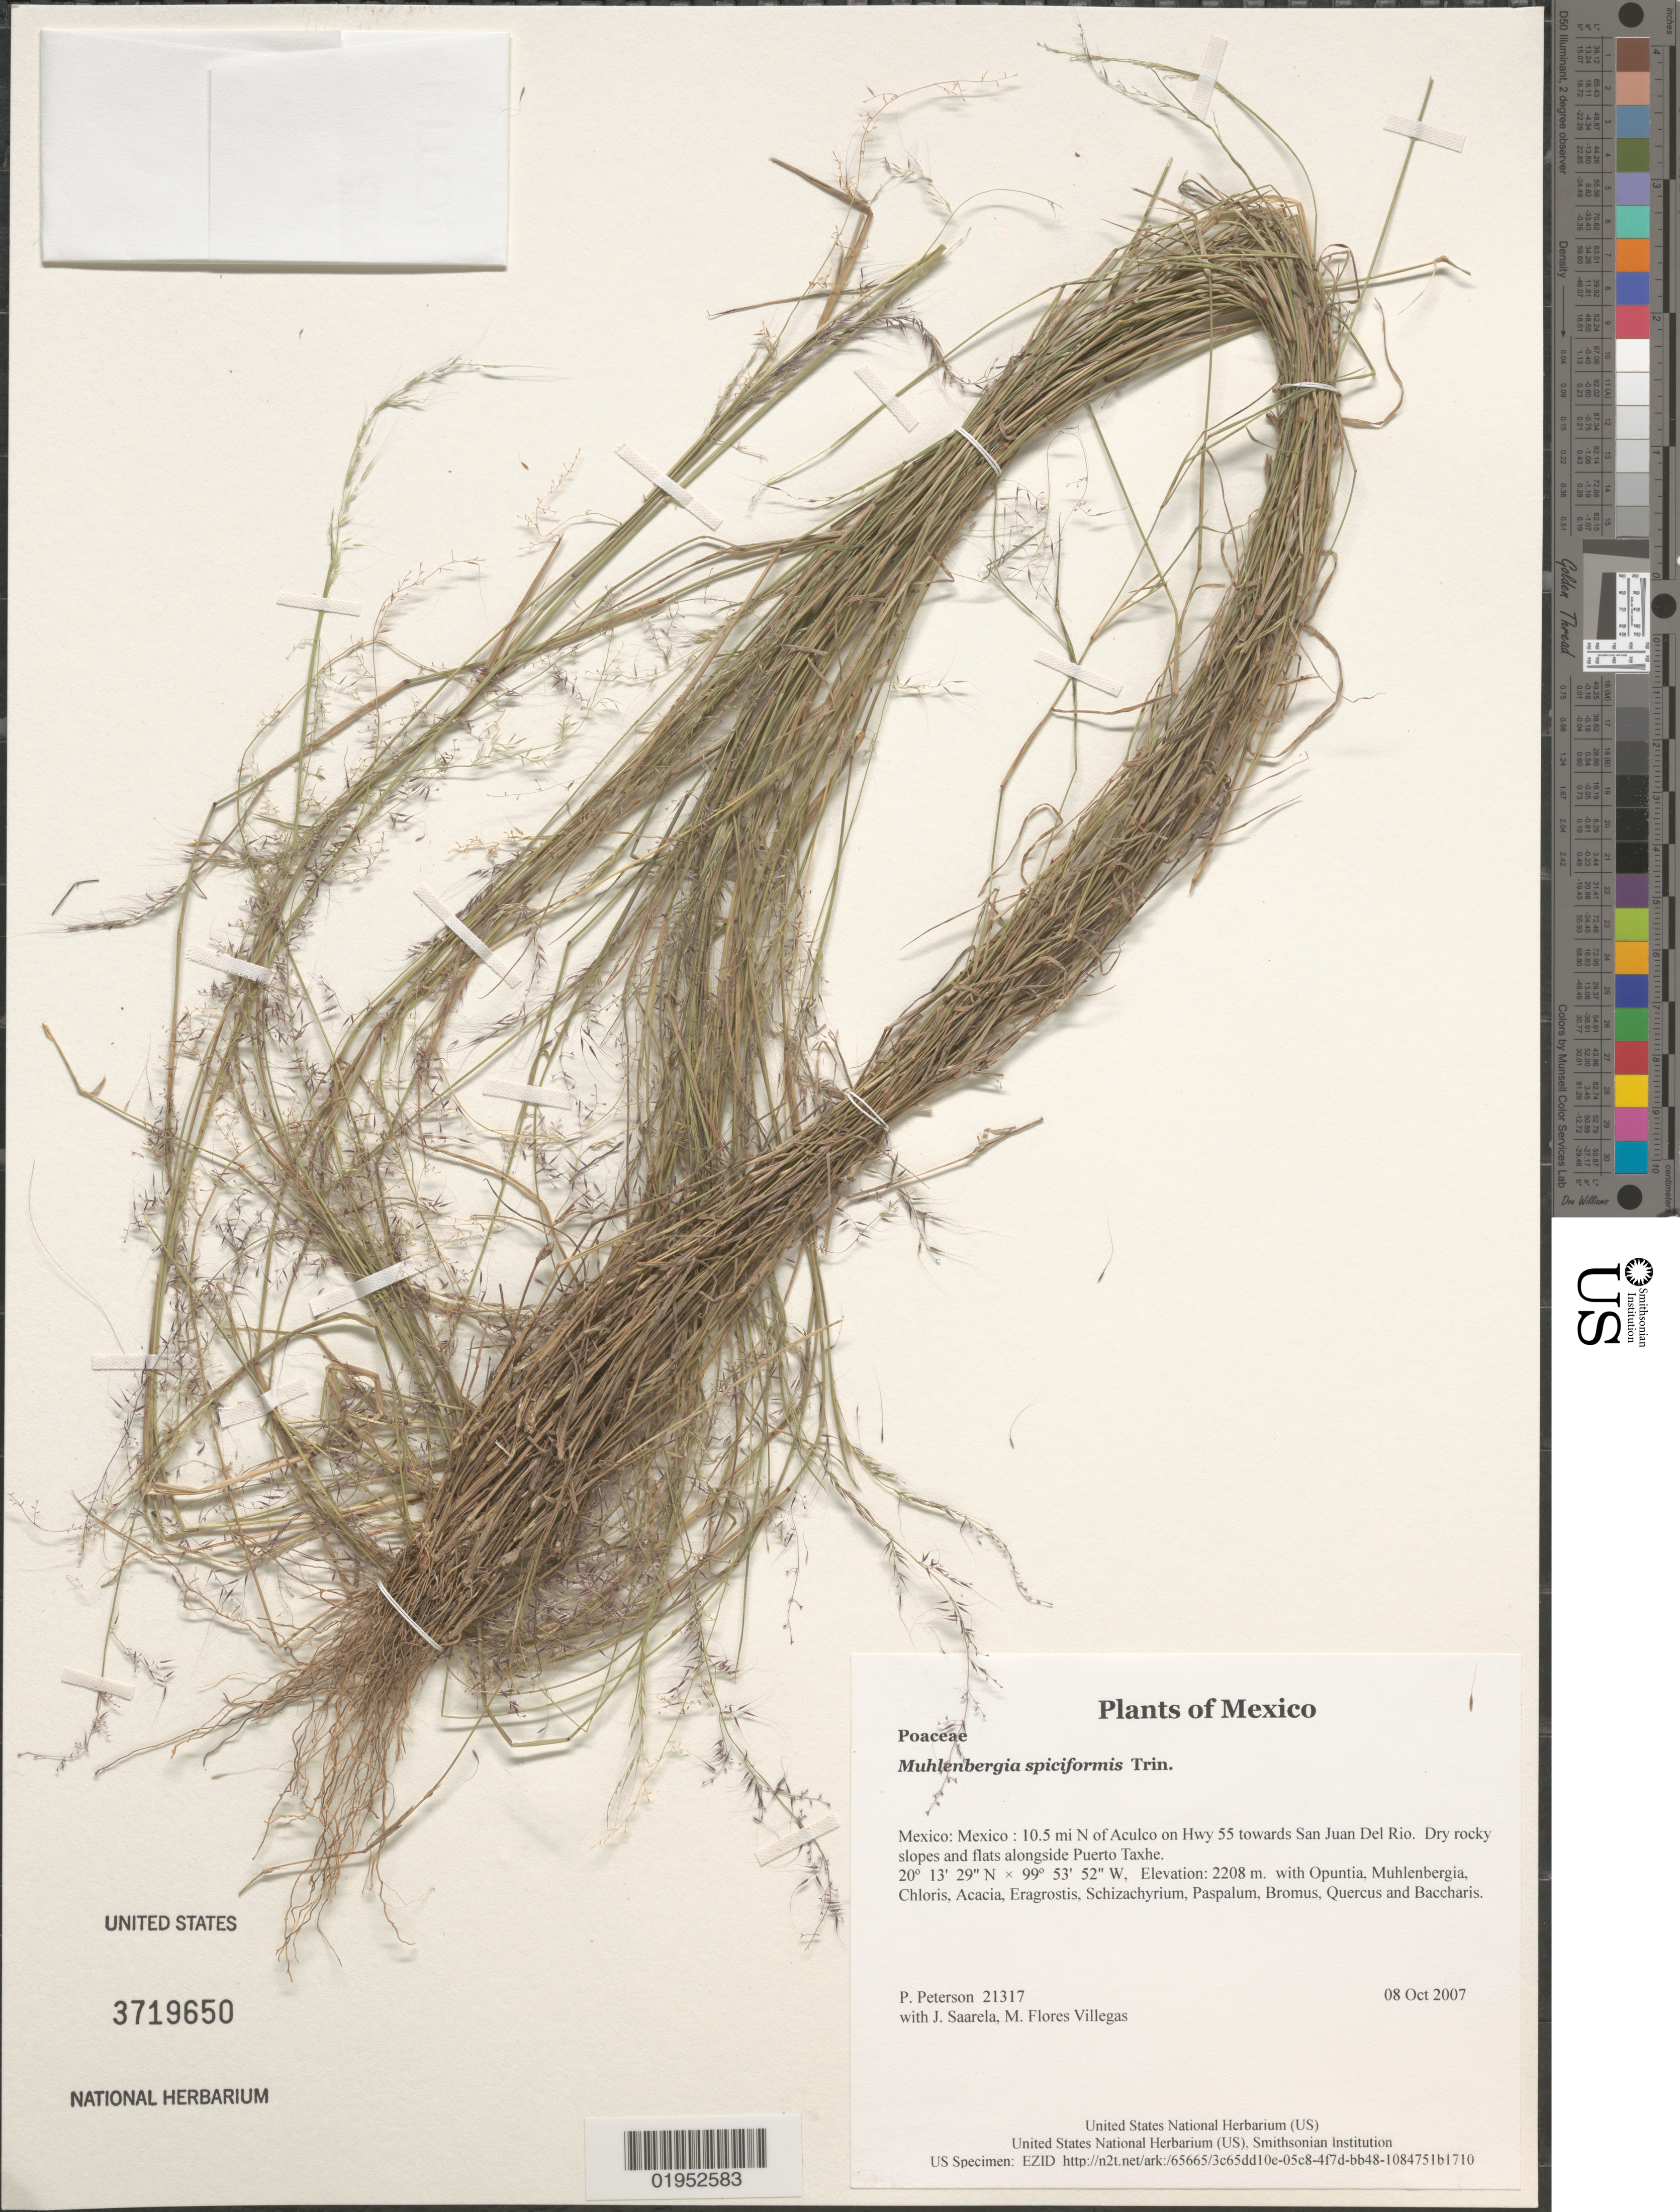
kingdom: Plantae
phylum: Tracheophyta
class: Liliopsida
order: Poales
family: Poaceae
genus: Muhlenbergia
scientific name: Muhlenbergia spiciformis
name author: Trin.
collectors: P. M. Peterson, J. Saarela & M. Flores Villegas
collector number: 21317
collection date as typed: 08 Oct 2007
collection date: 2007-10-08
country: Mexico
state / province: México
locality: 10.5 mi N of Aculco on Hwy 55 towards San Juan Del Rio. Dry rocky slopes and flats alongside Puerto Taxhe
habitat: with Opuntia, Muhlenbergia, Chloris, Acacia, Eragrostis, Schizachyrium, Paspalum, Bromus, Quercus and Baccharis.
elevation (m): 2208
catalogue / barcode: US 3719650